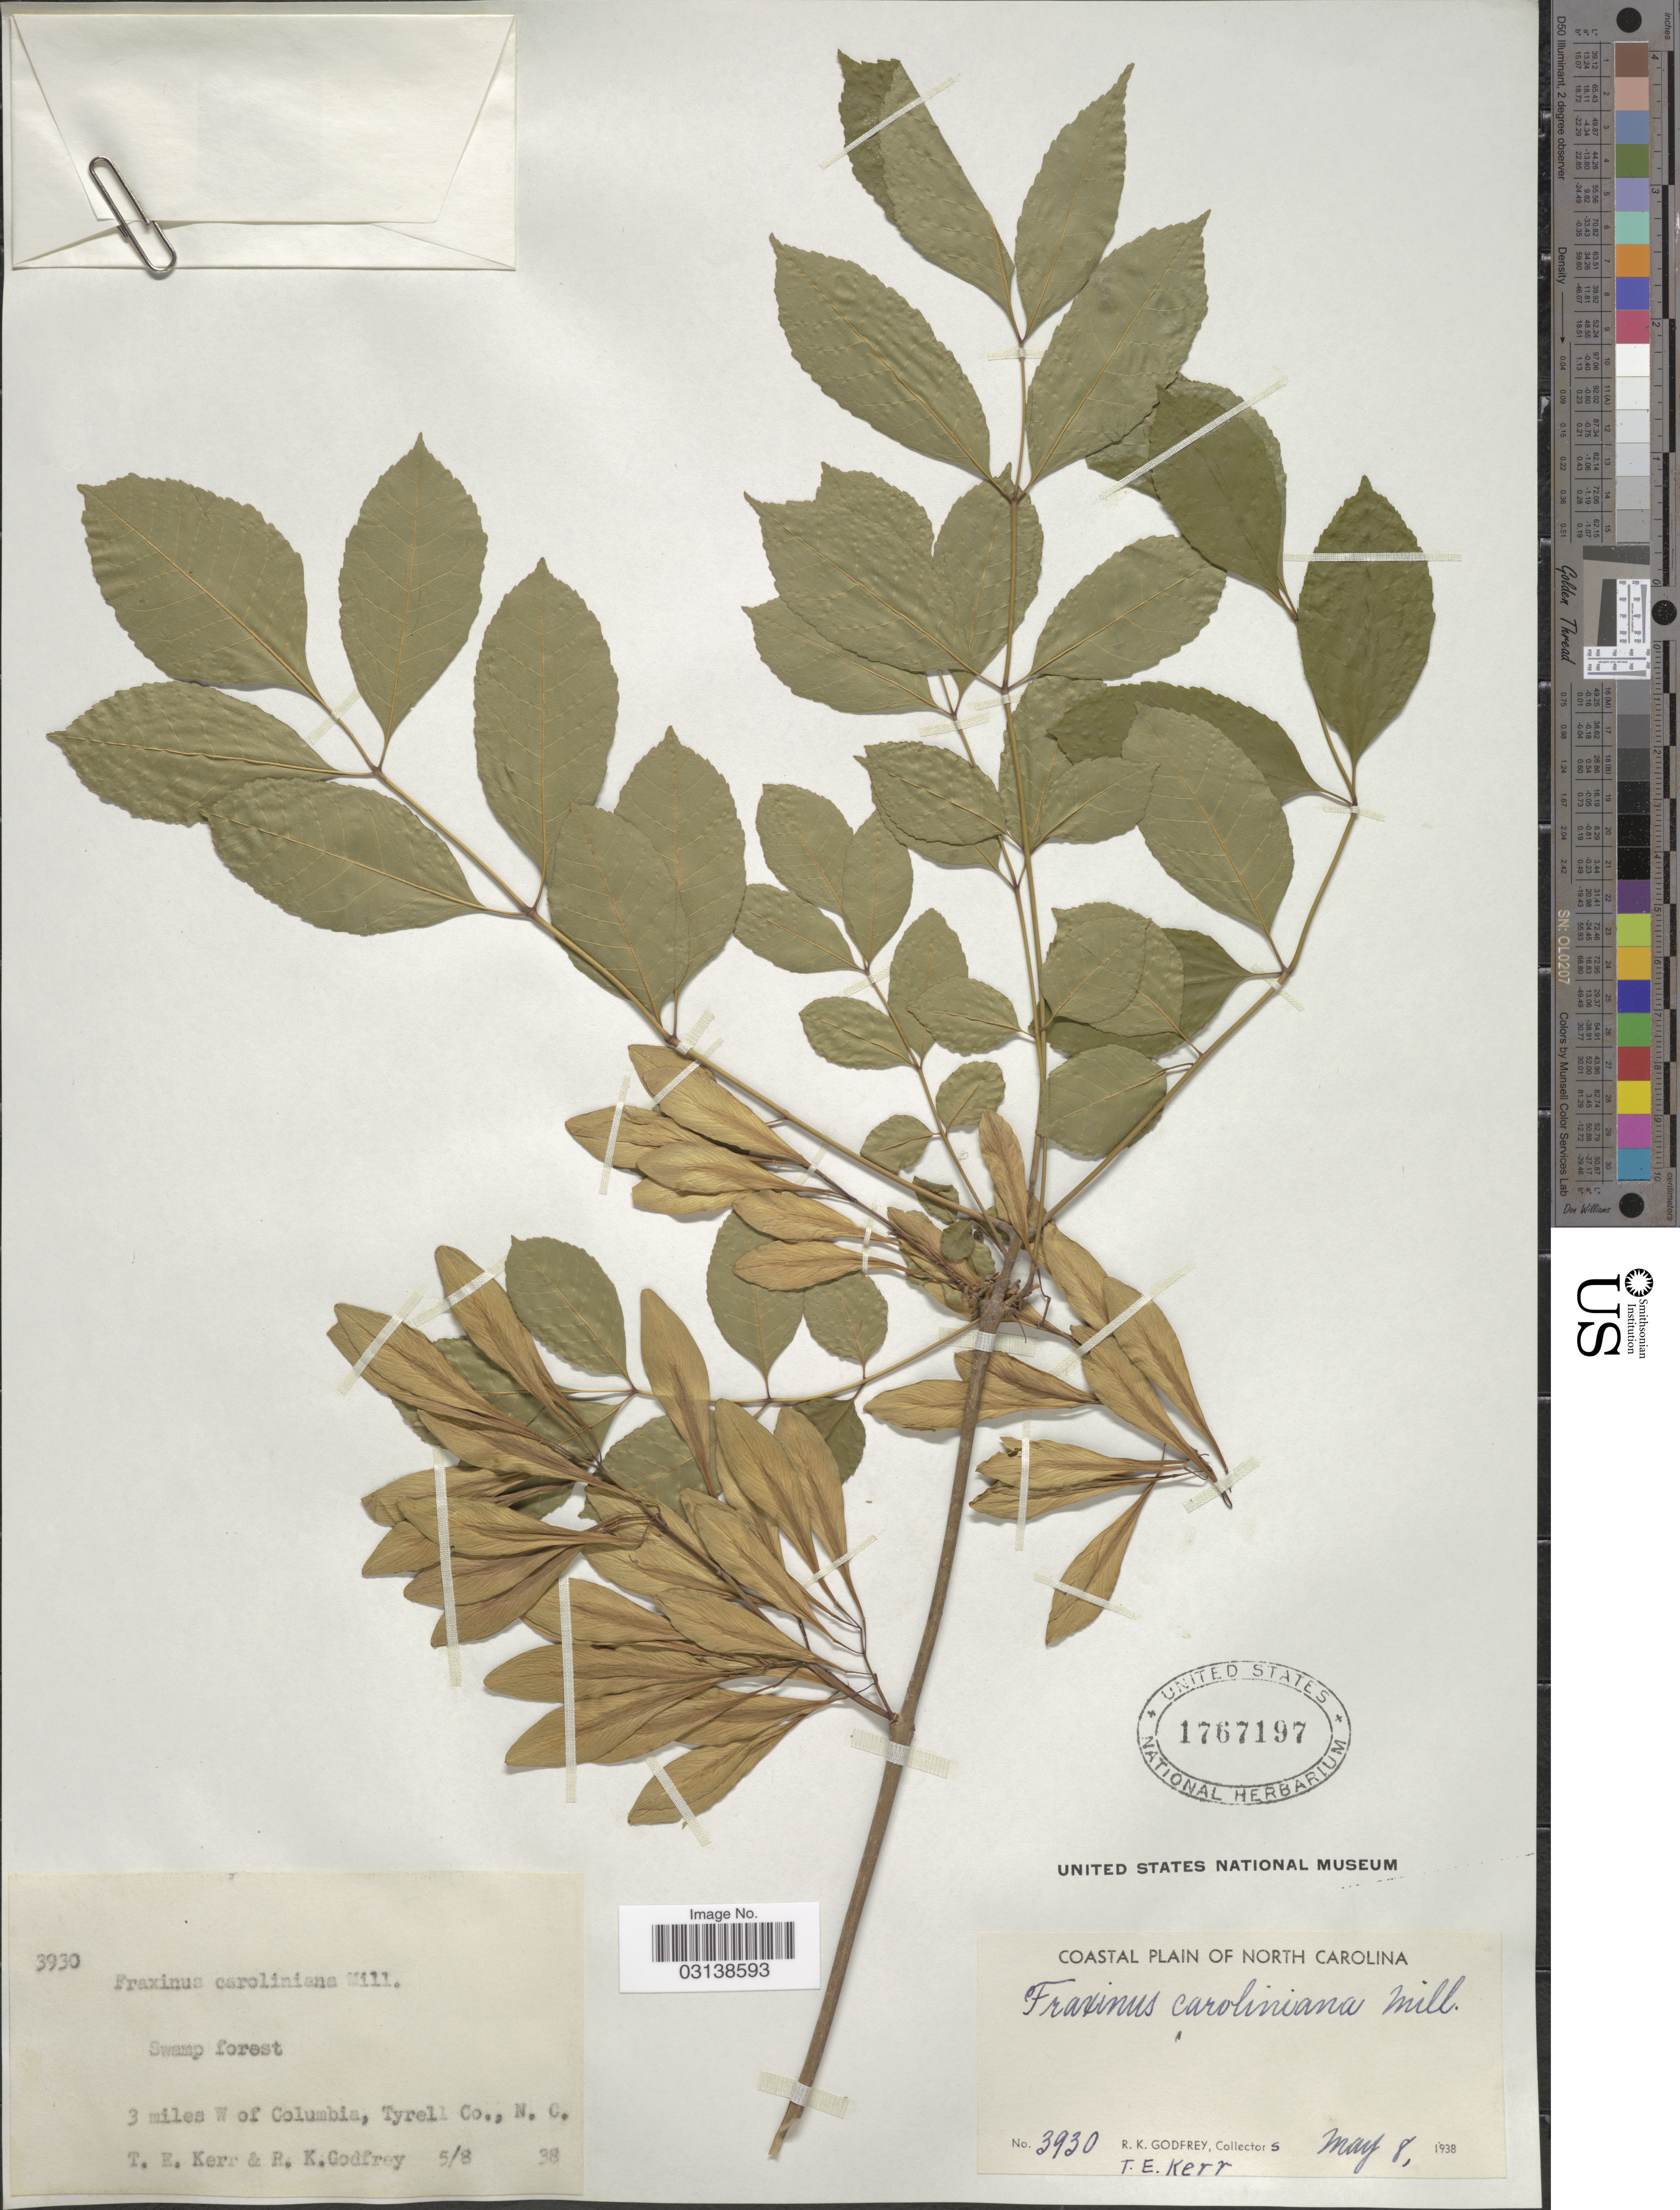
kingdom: Plantae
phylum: Tracheophyta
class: Magnoliopsida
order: Lamiales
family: Oleaceae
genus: Fraxinus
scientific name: Fraxinus caroliniana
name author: Mill.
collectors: T. E. Kerr & R. K. Godfrey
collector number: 3930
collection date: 1938-05-08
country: United States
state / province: North Carolina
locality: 3 miles W of Columbia, Tyrell Co.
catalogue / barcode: US 1767197